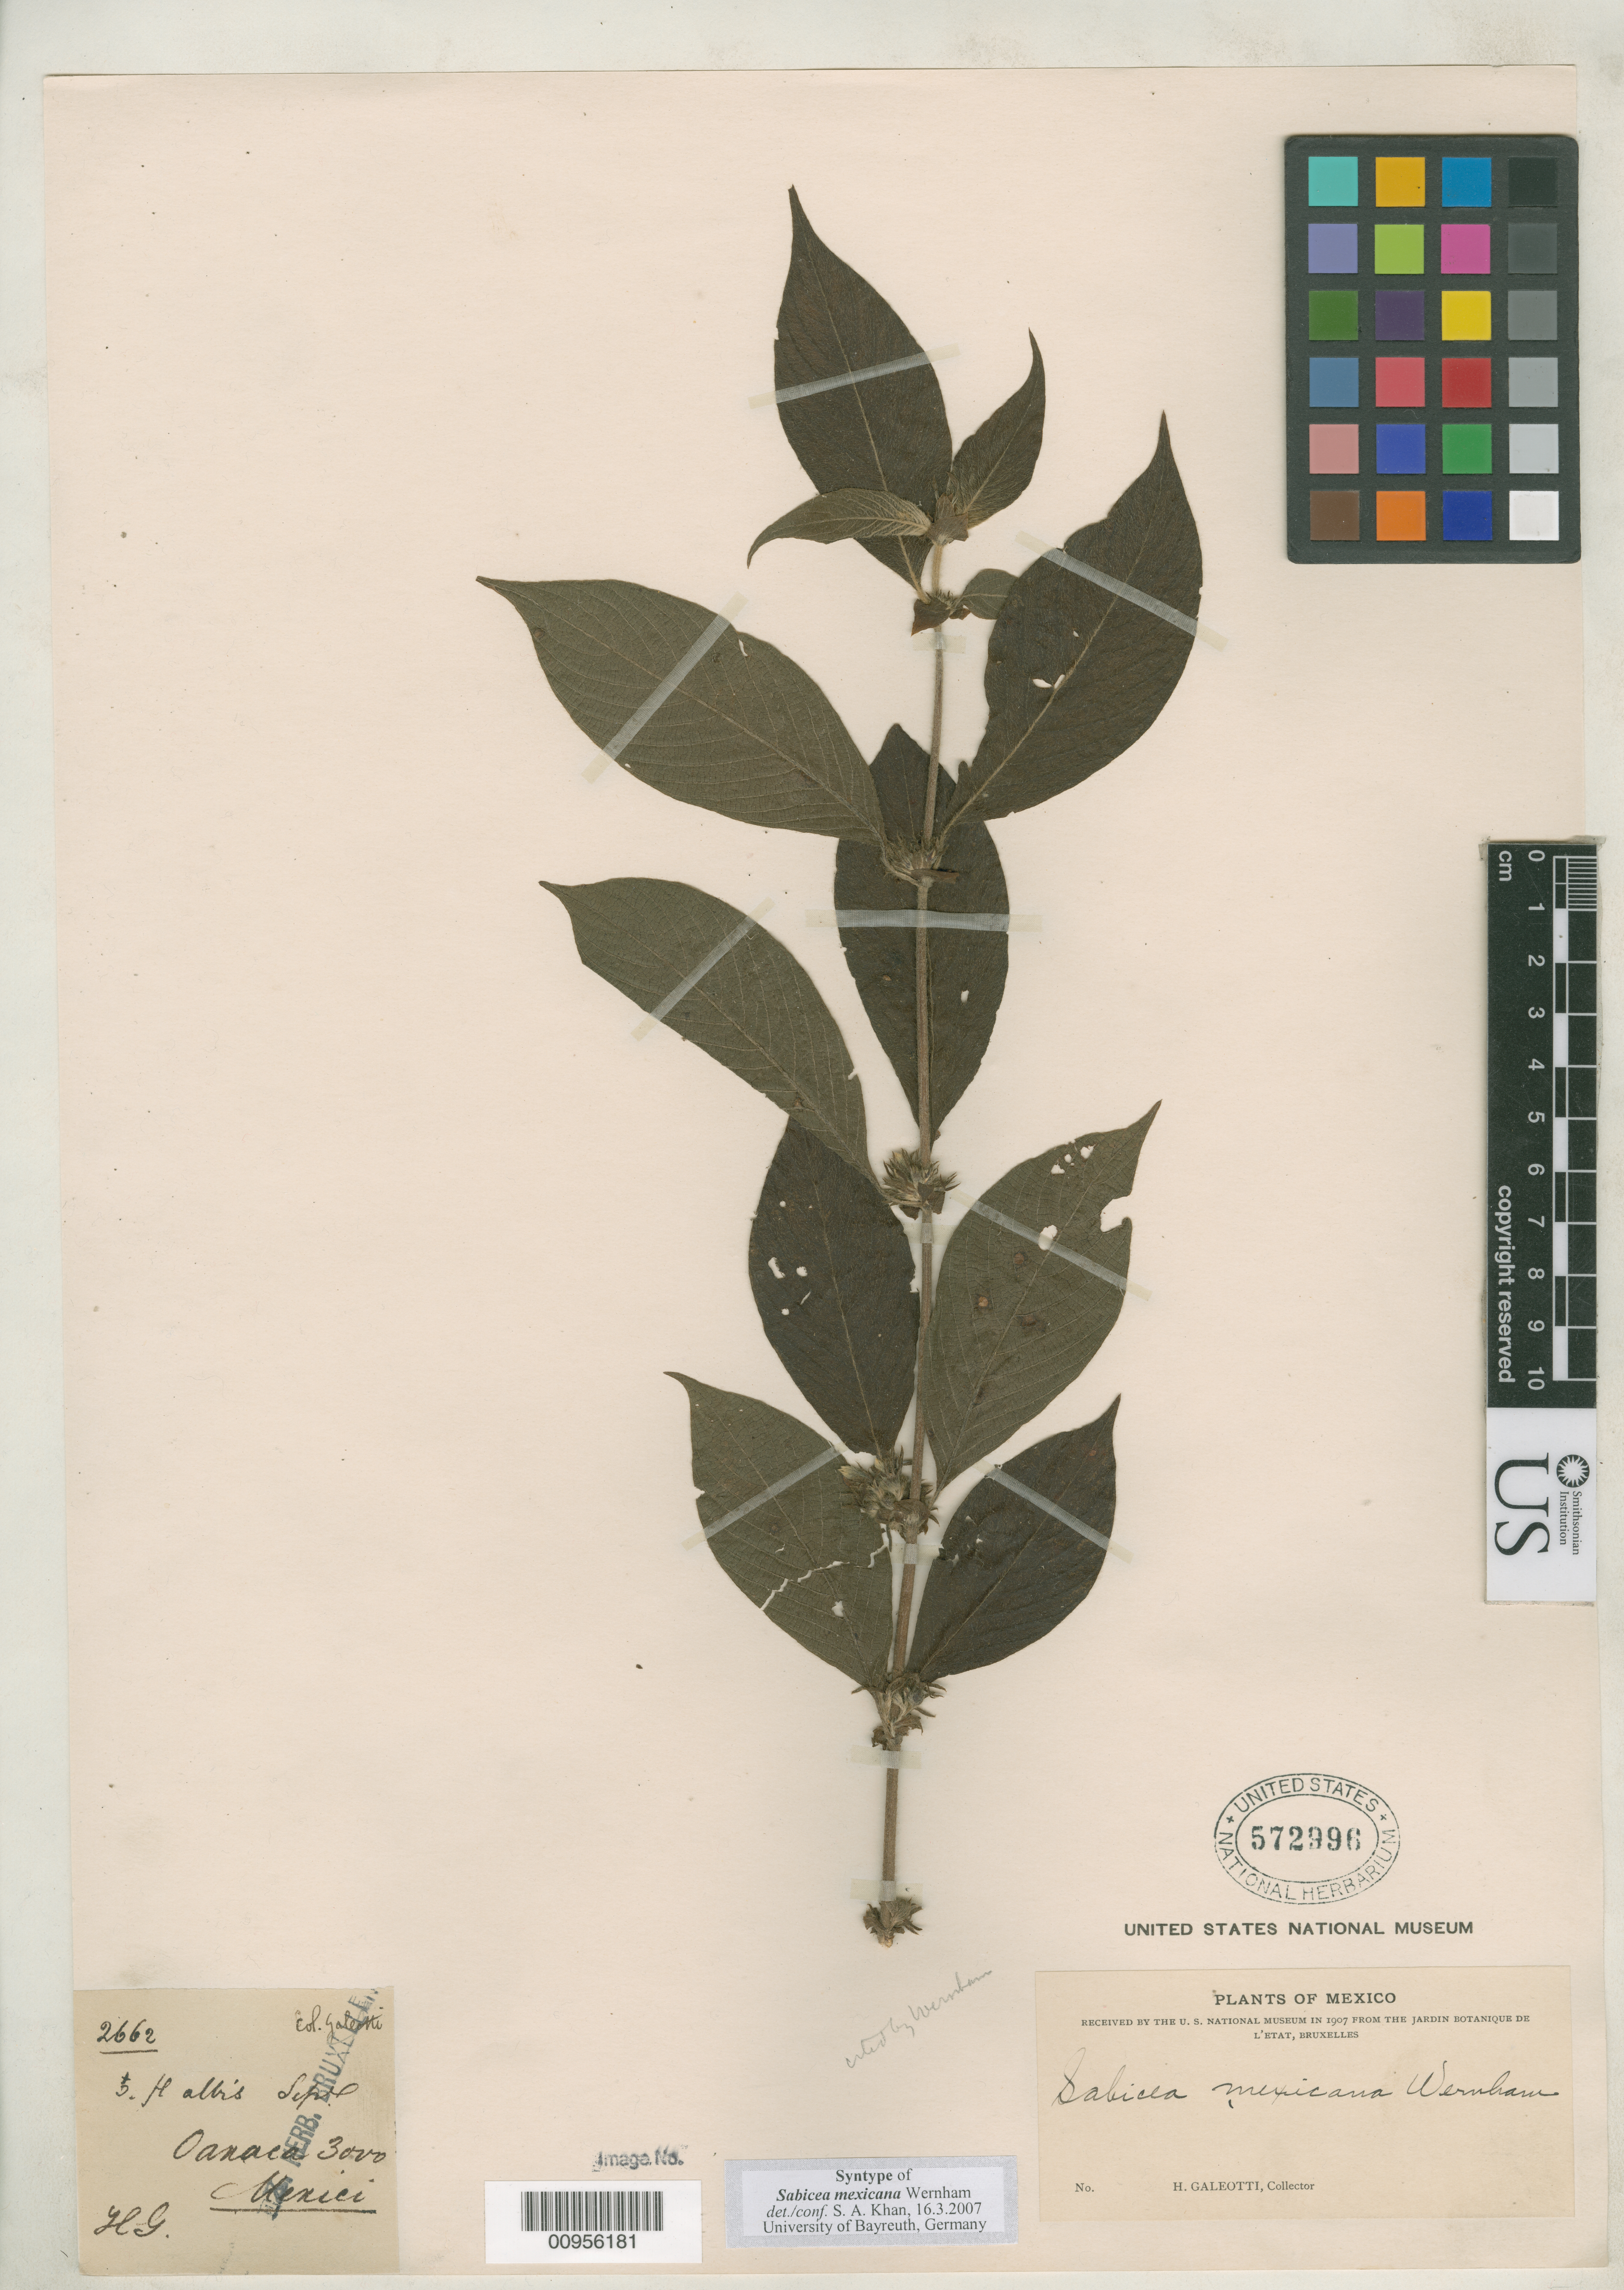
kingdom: Plantae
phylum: Tracheophyta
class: Magnoliopsida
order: Gentianales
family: Rubiaceae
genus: Sabicea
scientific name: Sabicea mexicana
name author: Wernham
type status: Syntype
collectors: H. G. Galeotti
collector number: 2662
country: Mexico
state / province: Oaxaca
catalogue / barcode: US 572996